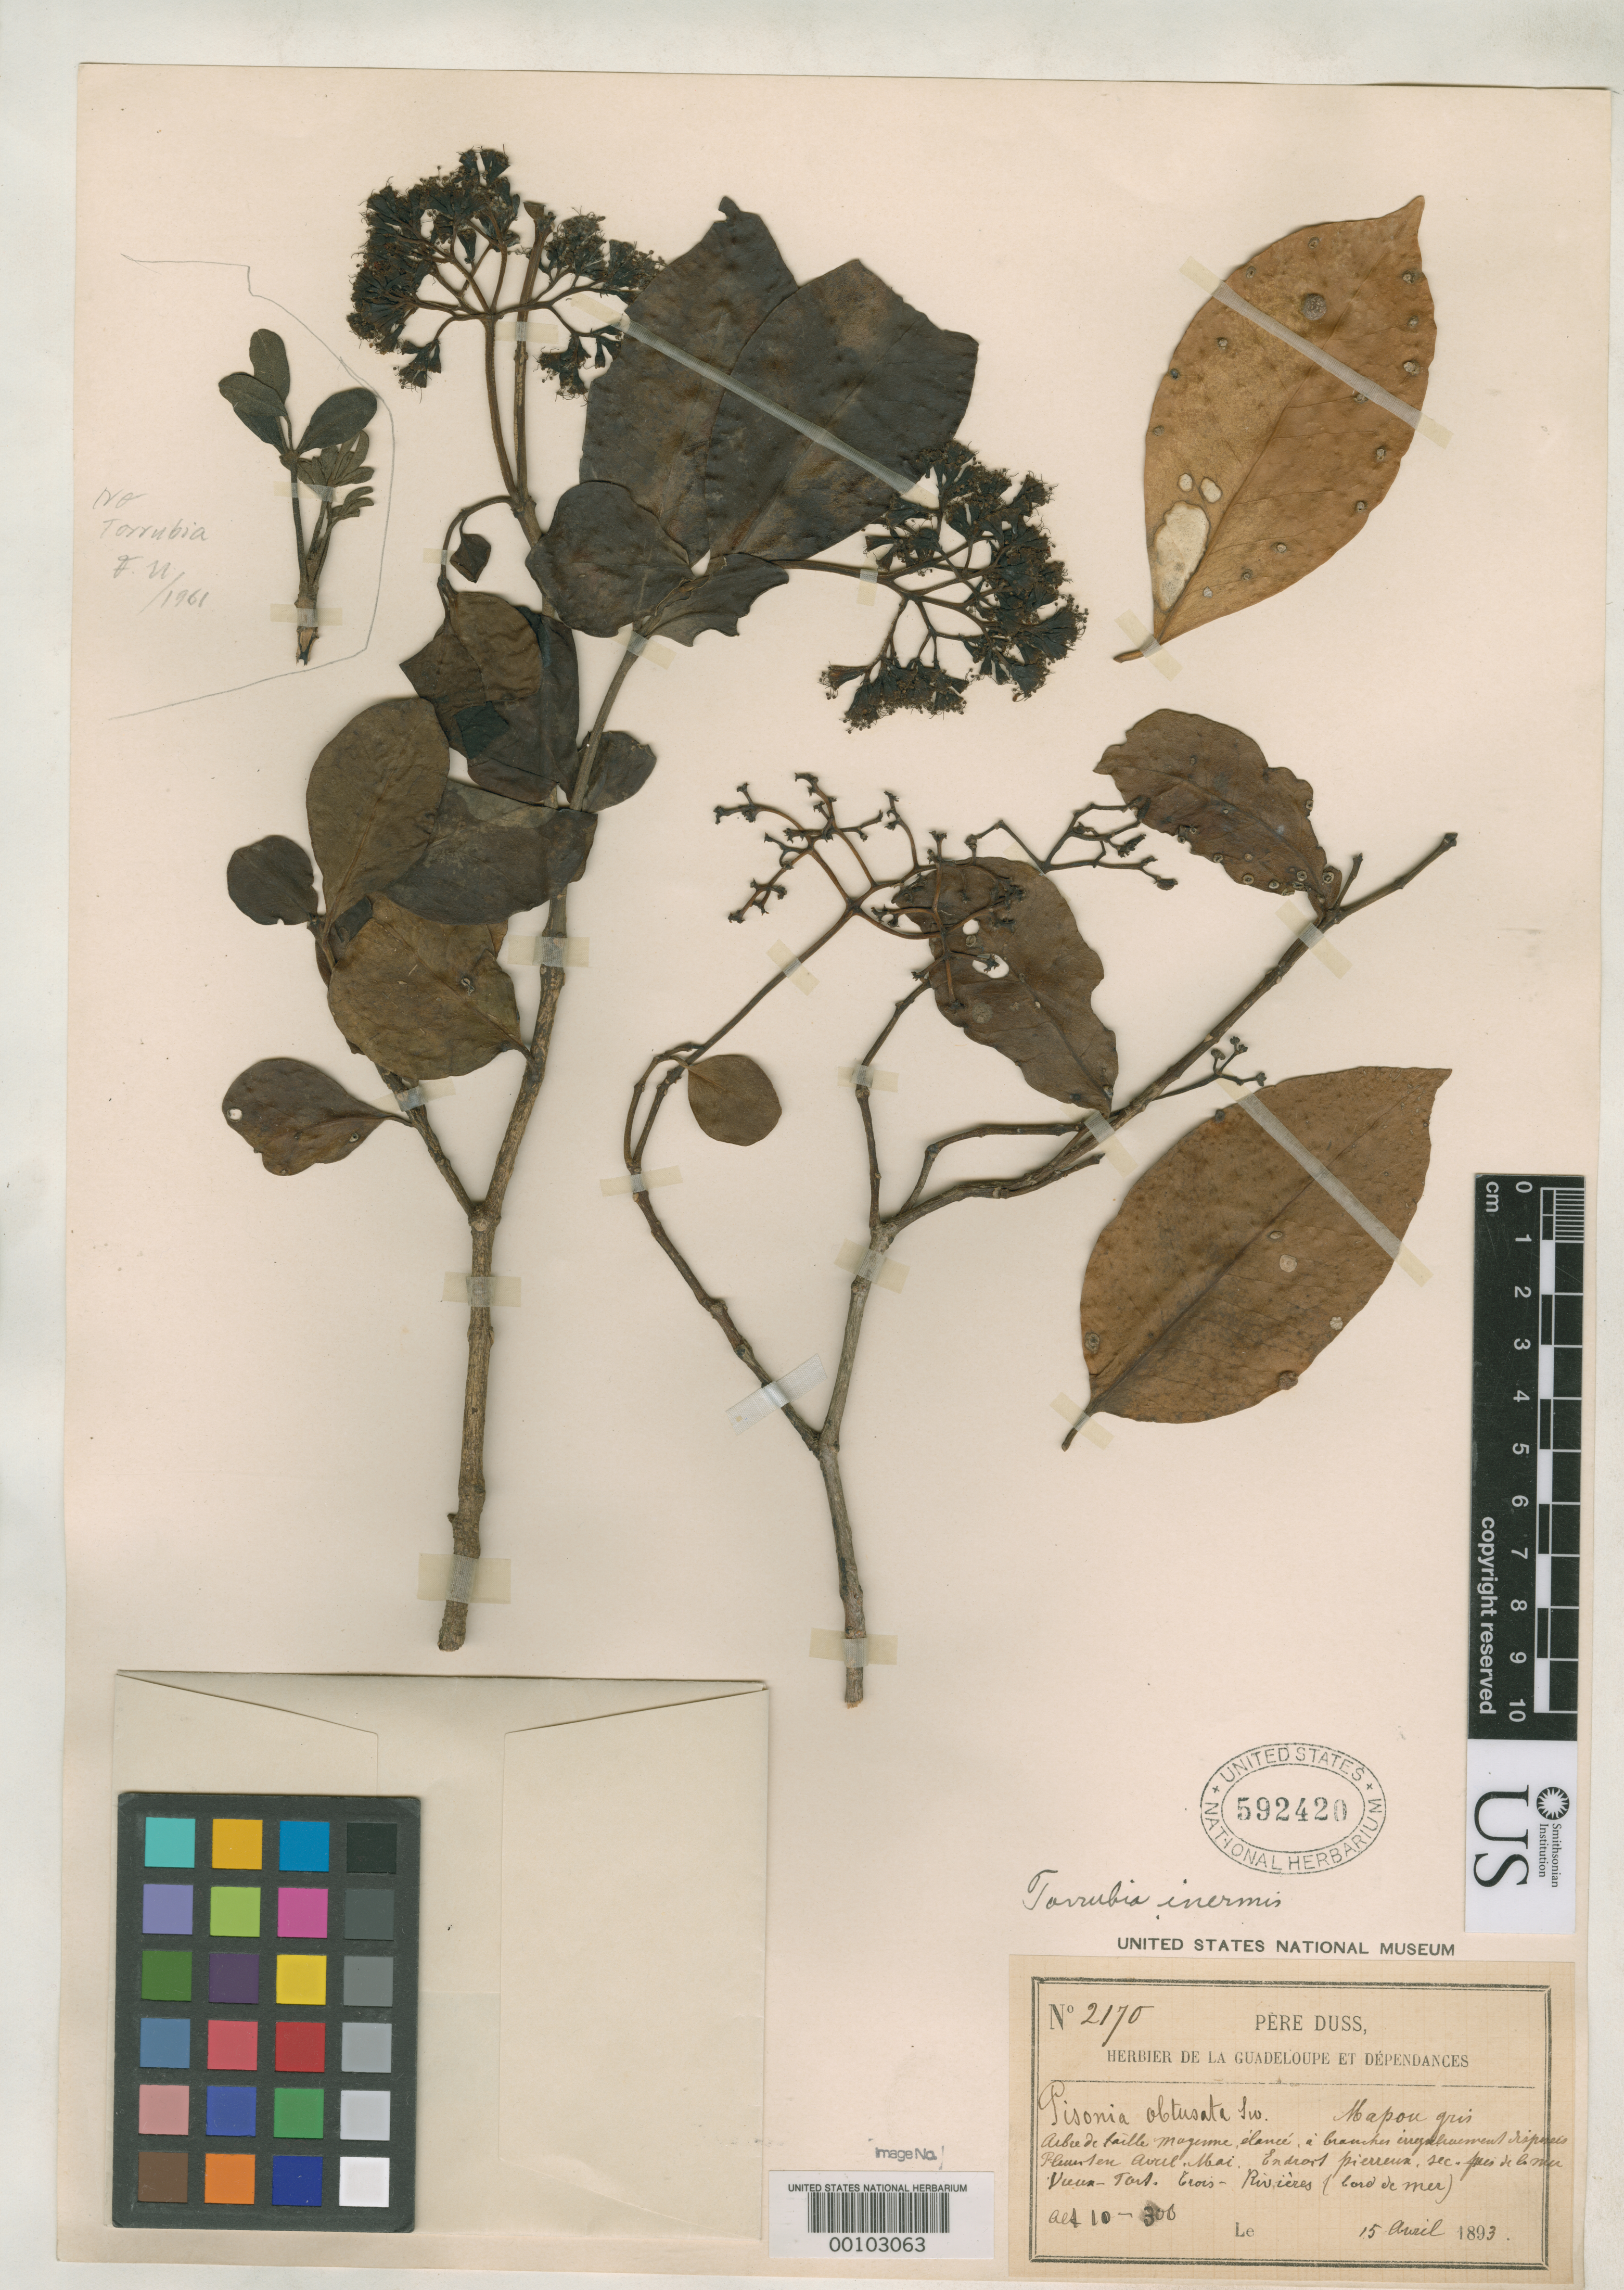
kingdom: Plantae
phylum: Tracheophyta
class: Magnoliopsida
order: Caryophyllales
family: Nyctaginaceae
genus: Torrubia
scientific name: Torrubia dussii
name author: Standl.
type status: Holotype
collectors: Père Duss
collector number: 2170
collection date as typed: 15 Apr 1893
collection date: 1893-04-15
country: Guadeloupe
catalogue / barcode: US 592420